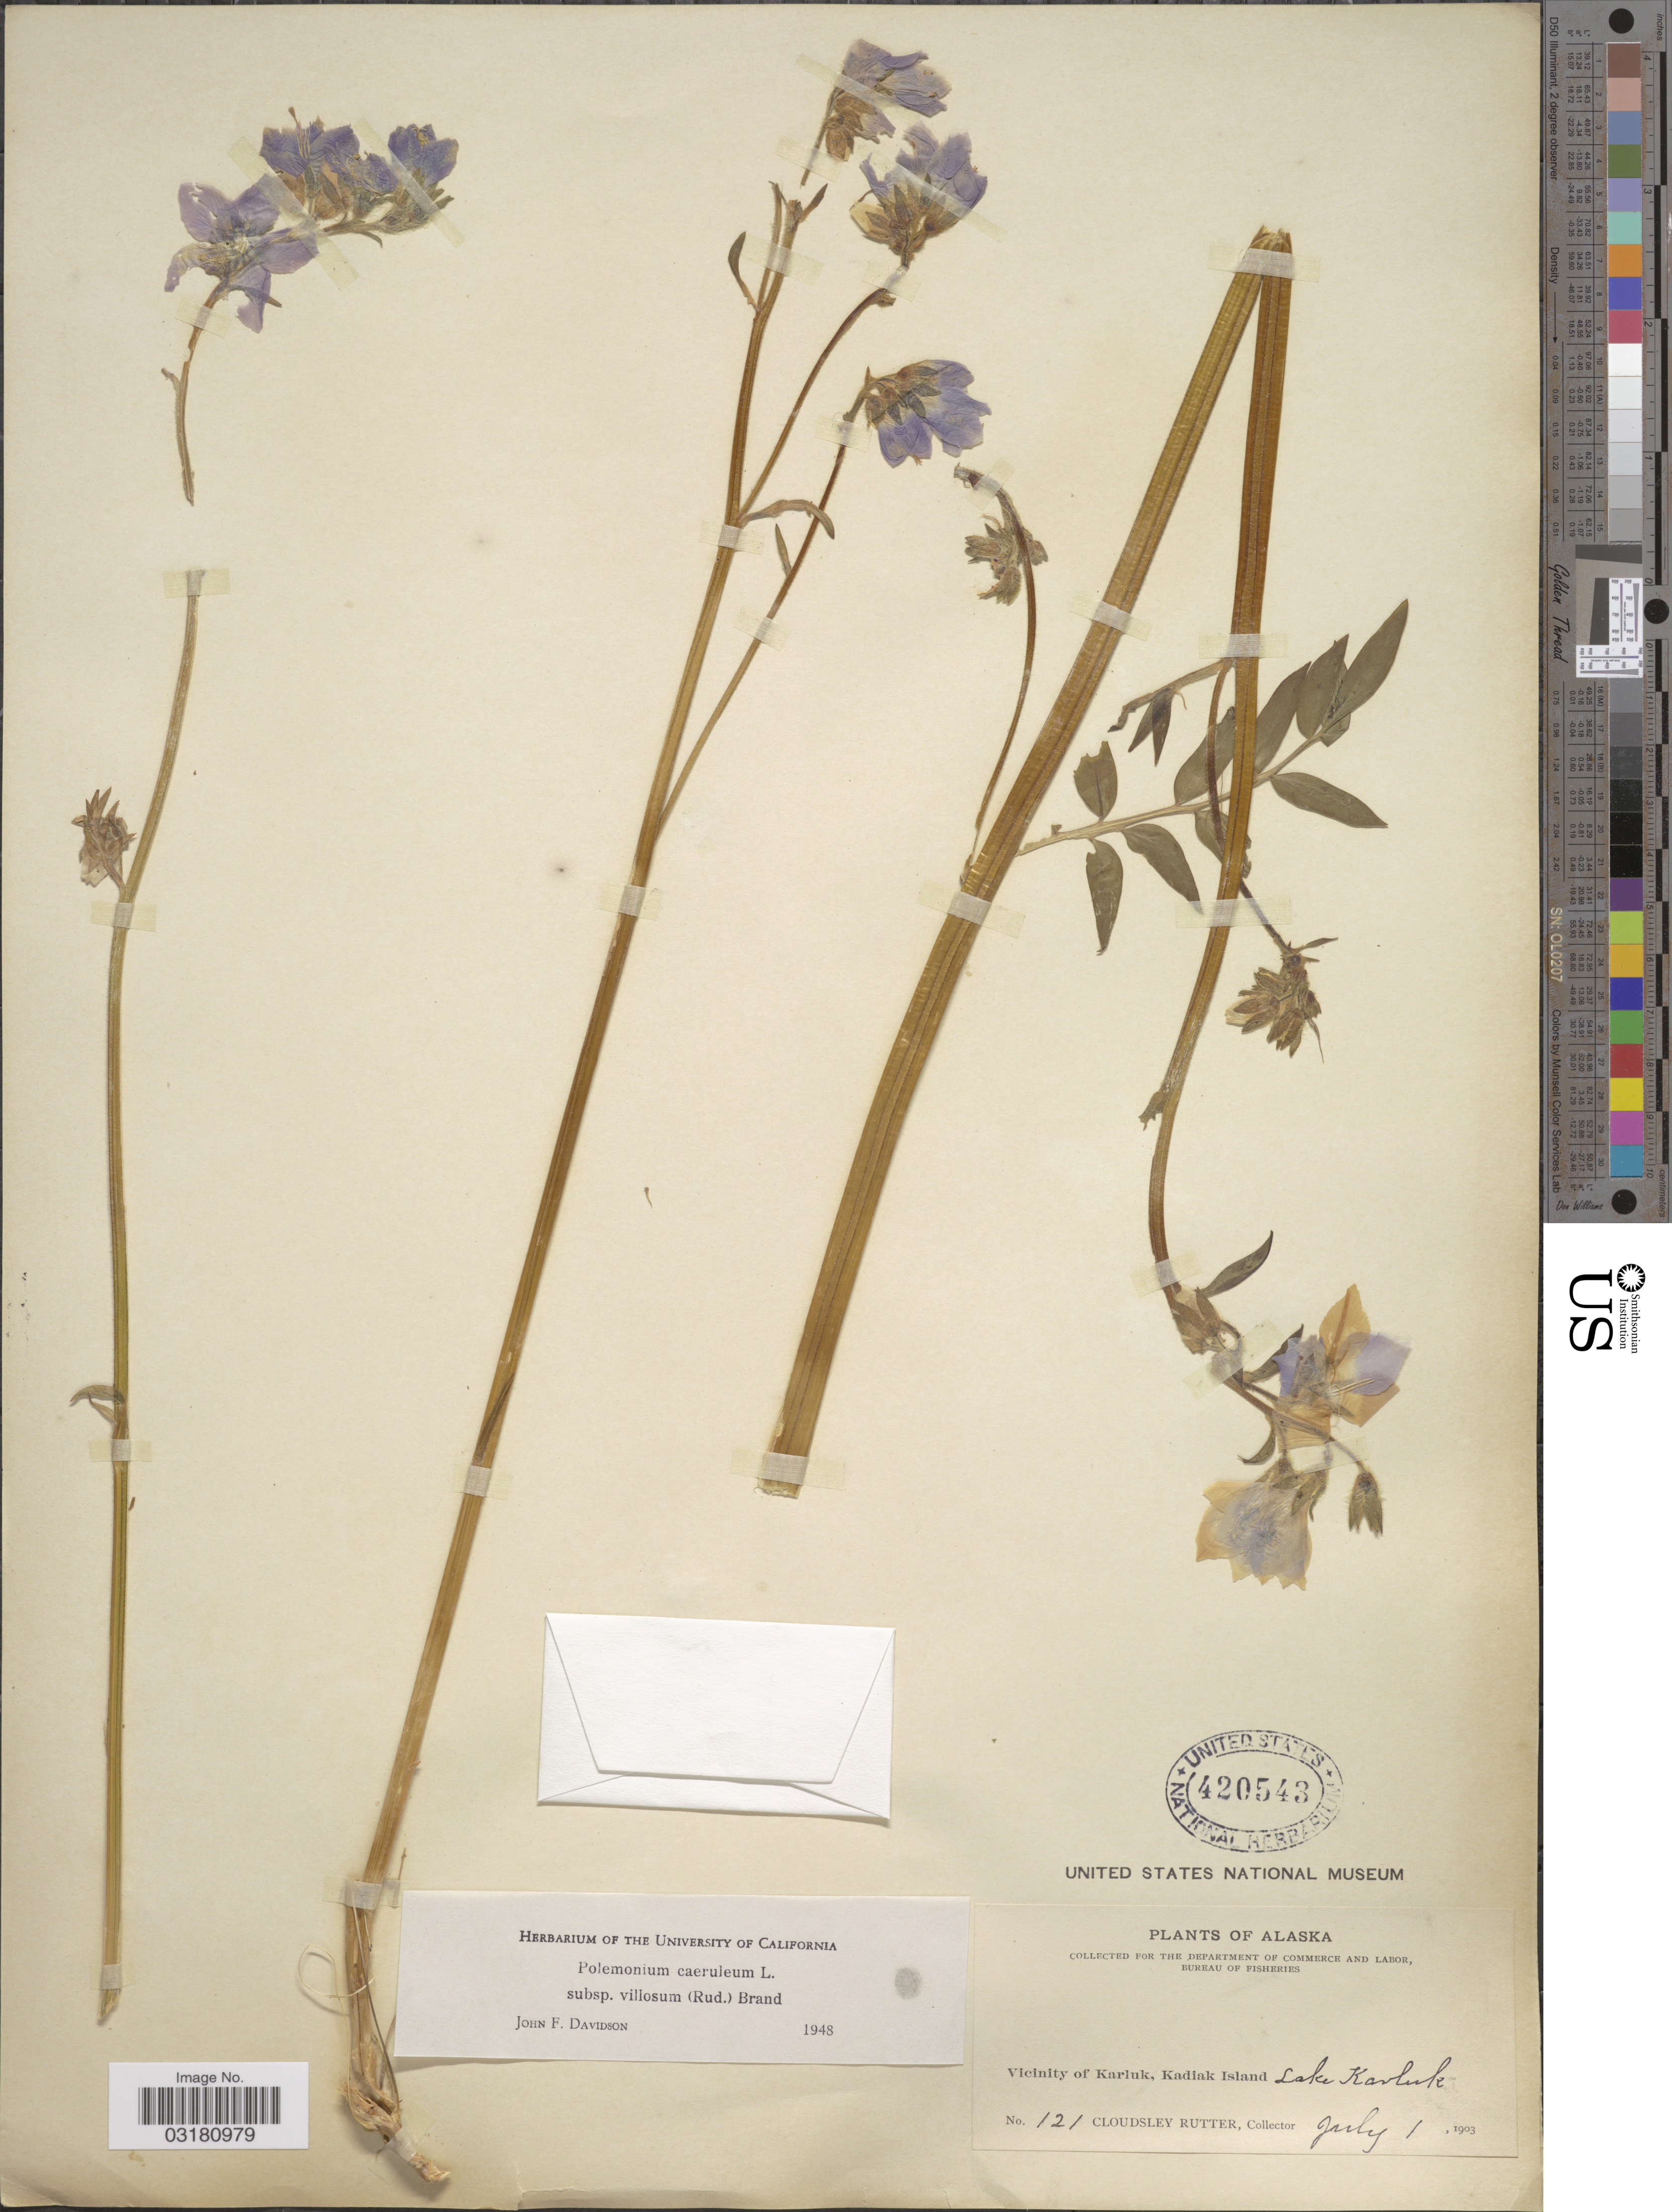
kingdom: Plantae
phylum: Tracheophyta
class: Magnoliopsida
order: Ericales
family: Polemoniaceae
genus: Polemonium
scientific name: Polemonium caeruleum var. villosum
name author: (Rudolph ex Georgi) Brand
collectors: C. Rutter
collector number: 121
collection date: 1903-07-01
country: United States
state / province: Alaska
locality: Vicinity of Karluk, Kadiak Island. Lake Karluk.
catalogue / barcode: US 420543